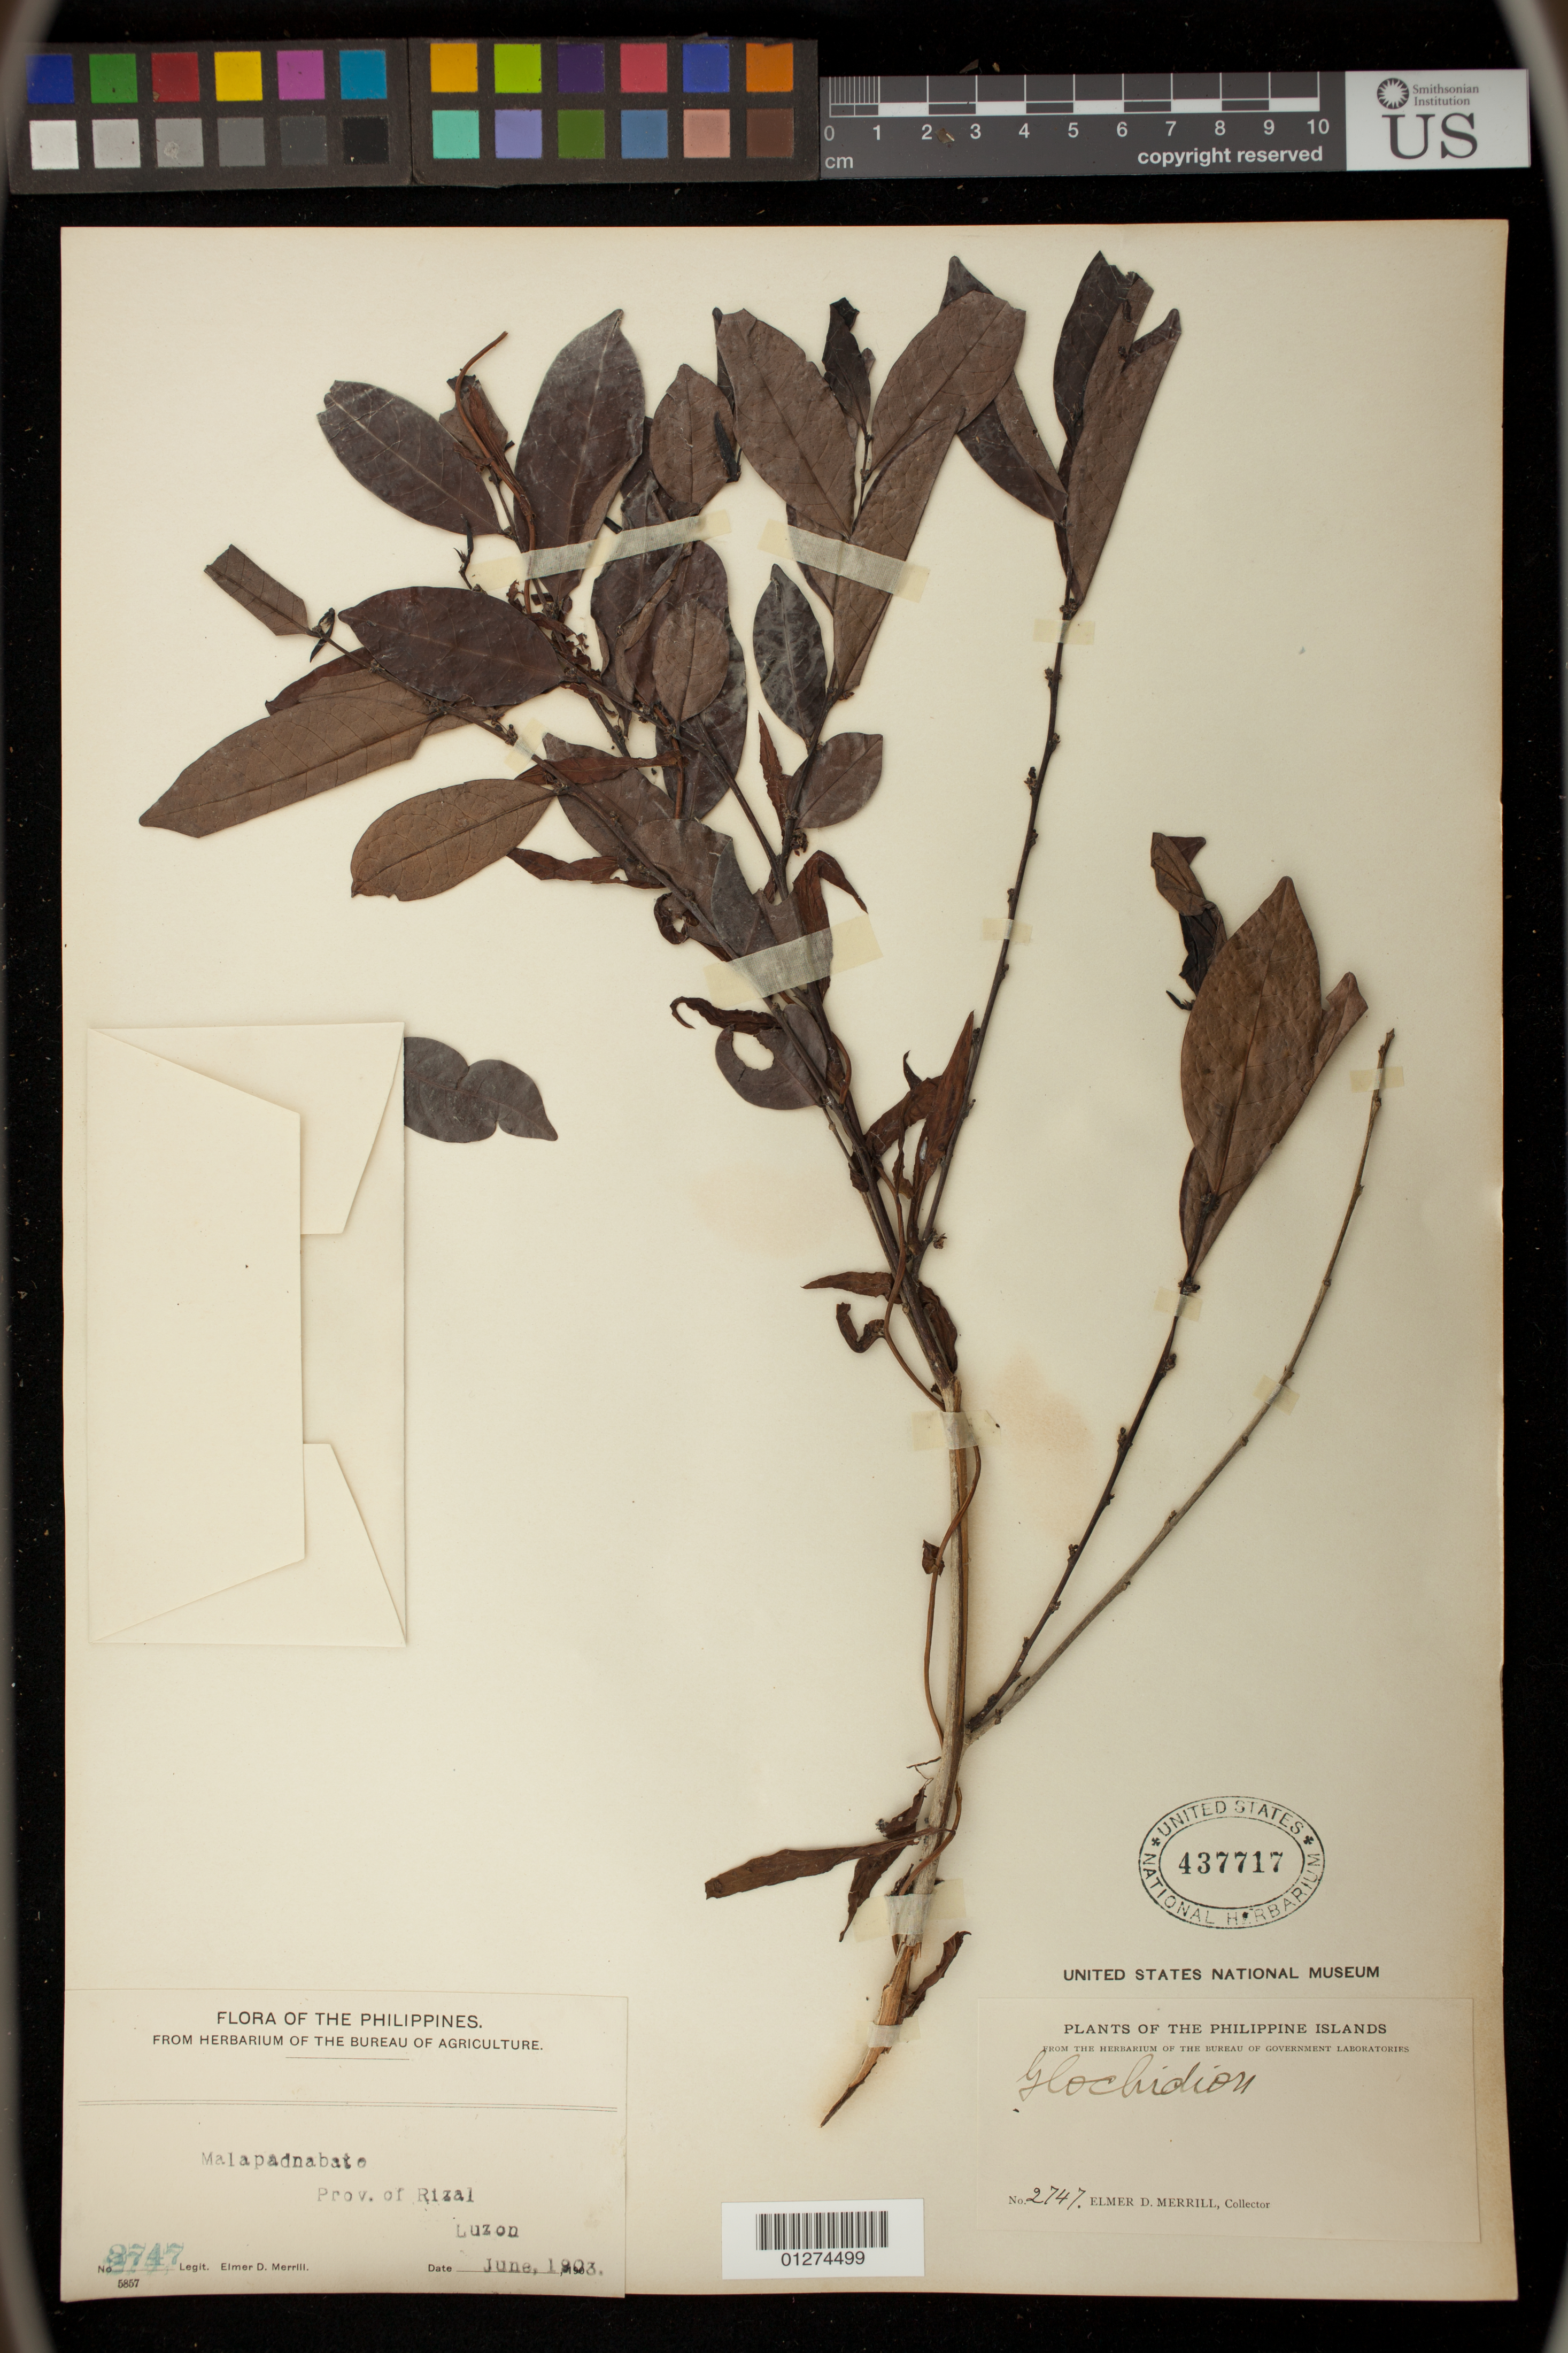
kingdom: Plantae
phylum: Tracheophyta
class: Magnoliopsida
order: Malpighiales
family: Phyllanthaceae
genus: Glochidion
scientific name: Glochidion sp.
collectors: E. D. Merrill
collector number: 2747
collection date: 1903-06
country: Philippines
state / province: Calabarzon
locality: Malapadnabato, Prov. of Rizal, Luzon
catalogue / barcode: US 437717